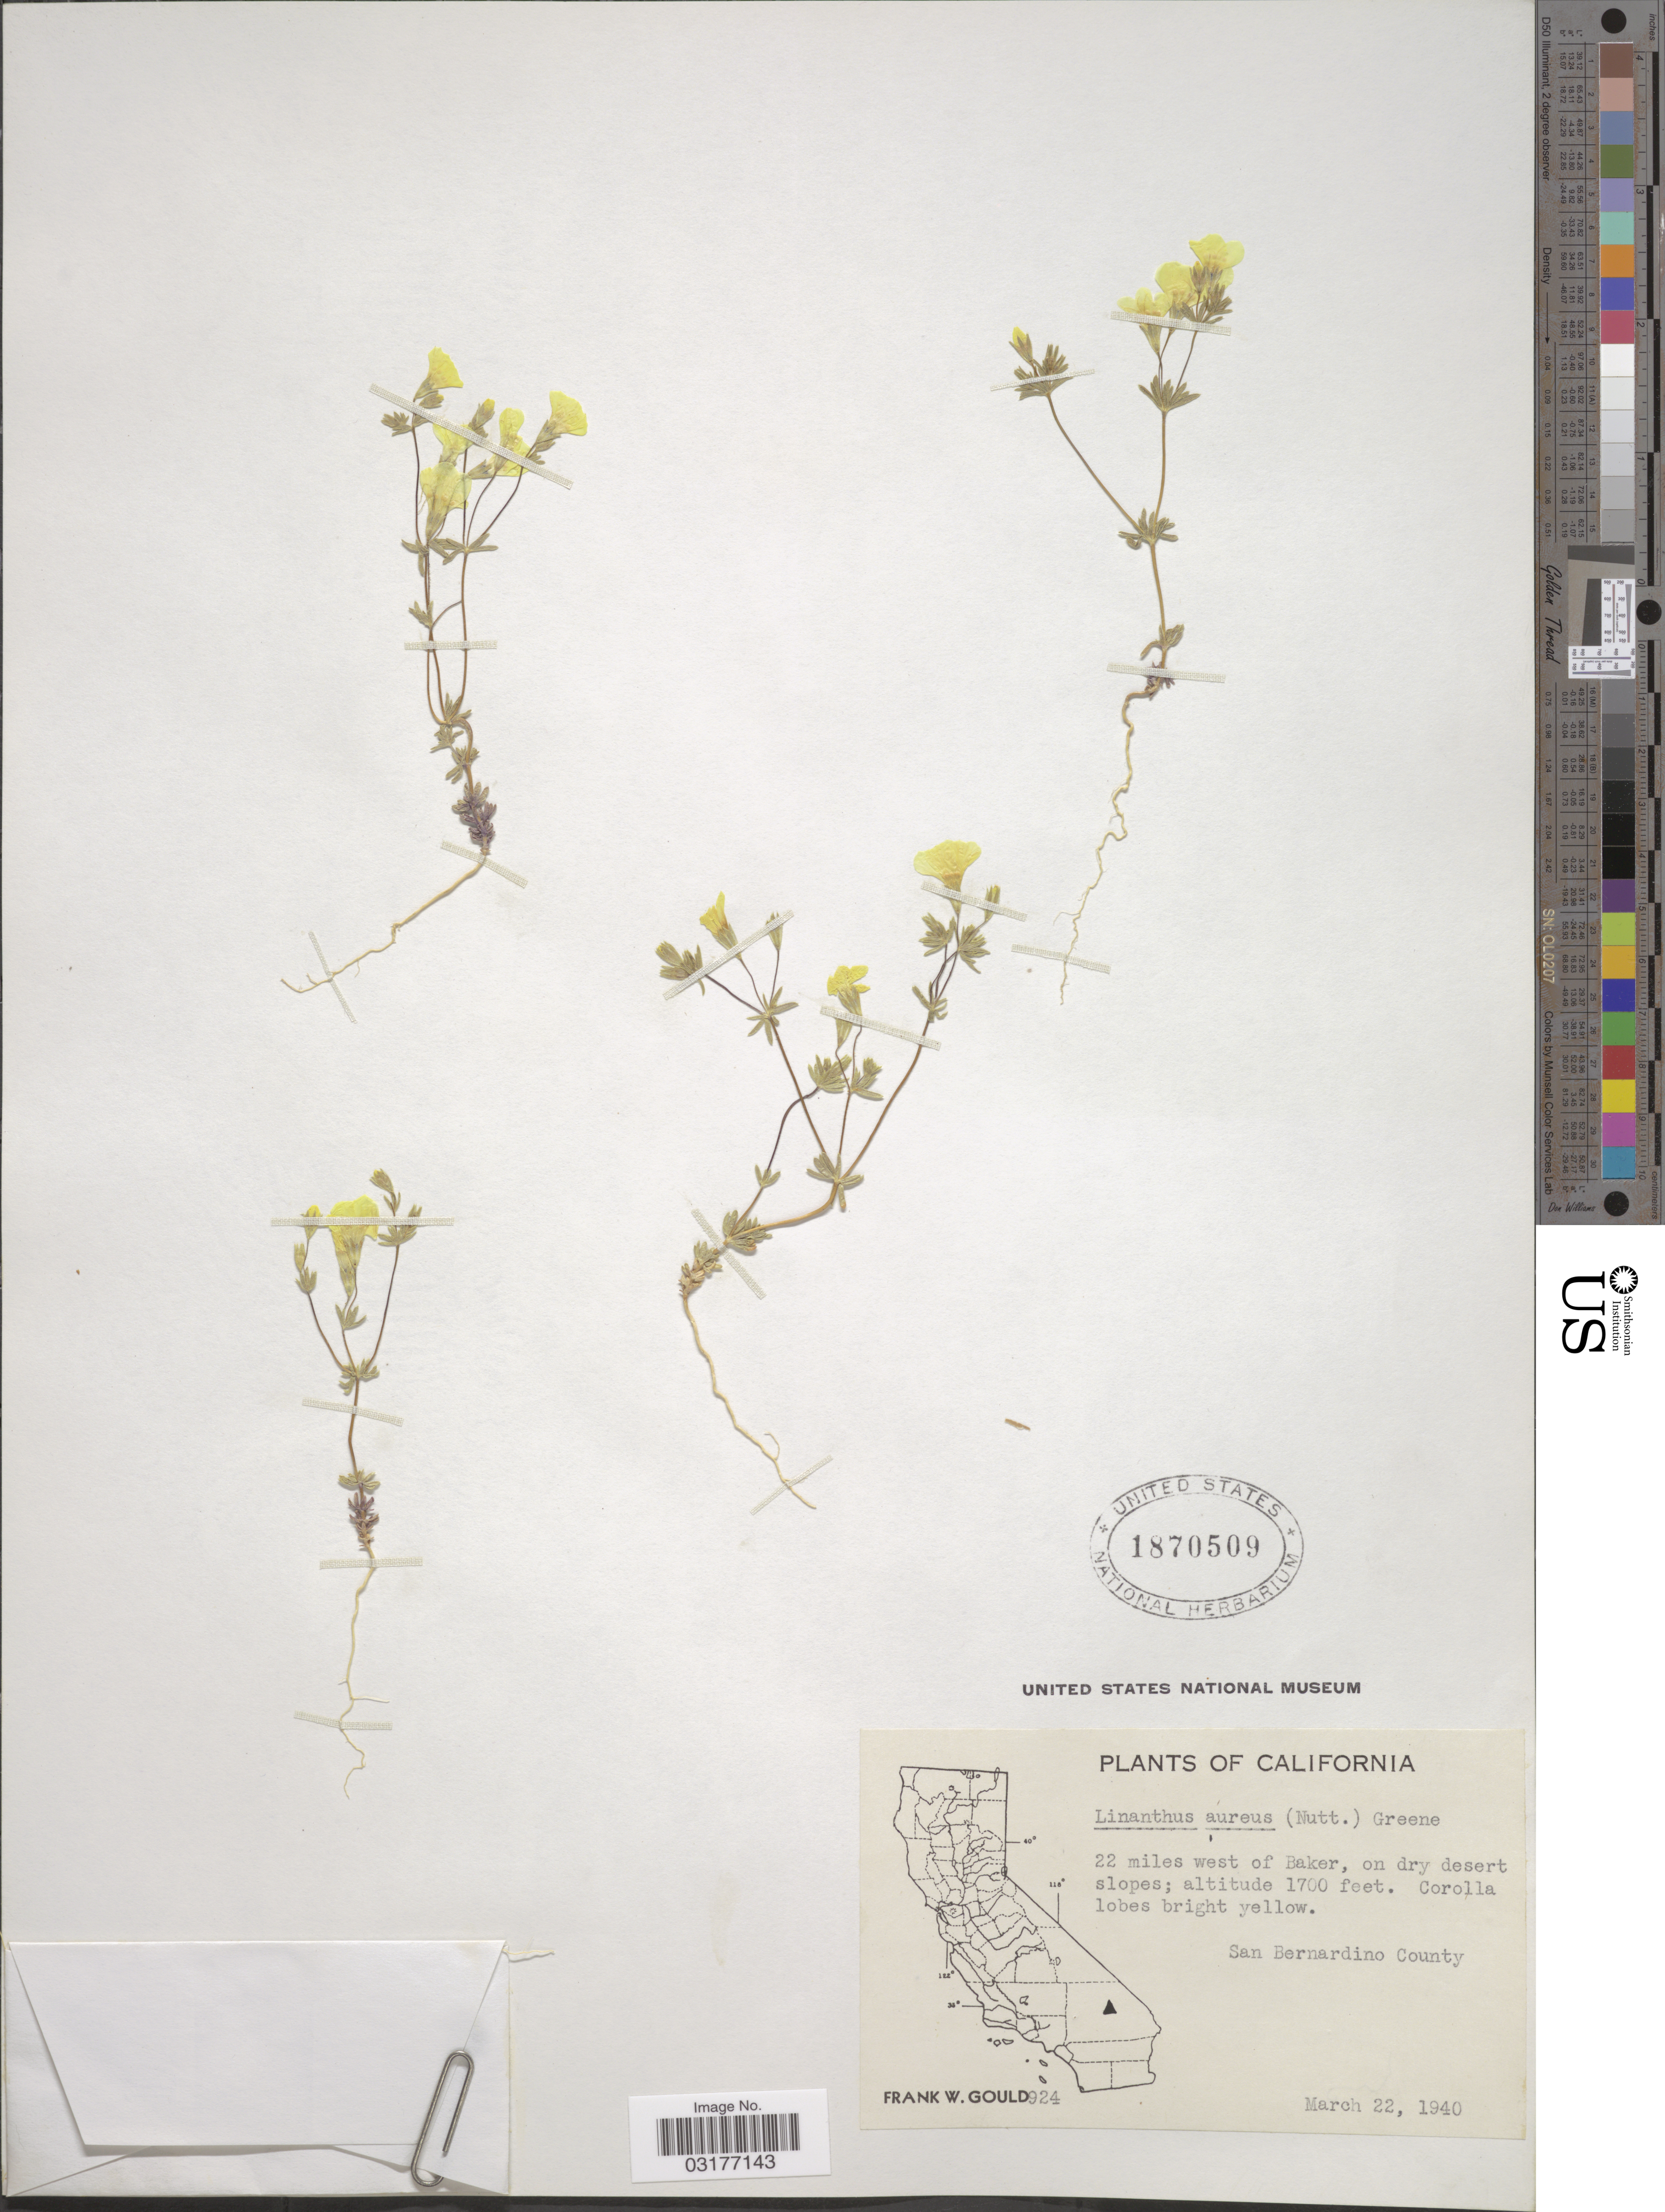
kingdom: Plantae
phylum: Tracheophyta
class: Magnoliopsida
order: Ericales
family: Polemoniaceae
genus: Leptosiphon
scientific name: Leptosiphon chrysanthus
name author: J.M. Porter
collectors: F. W. Gould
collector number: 924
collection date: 1940-03-22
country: United States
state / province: California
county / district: San Bernardino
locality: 22 miles west of Baker, on dry desert slopes. San Bernardino County.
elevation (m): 518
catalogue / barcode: US 1870509